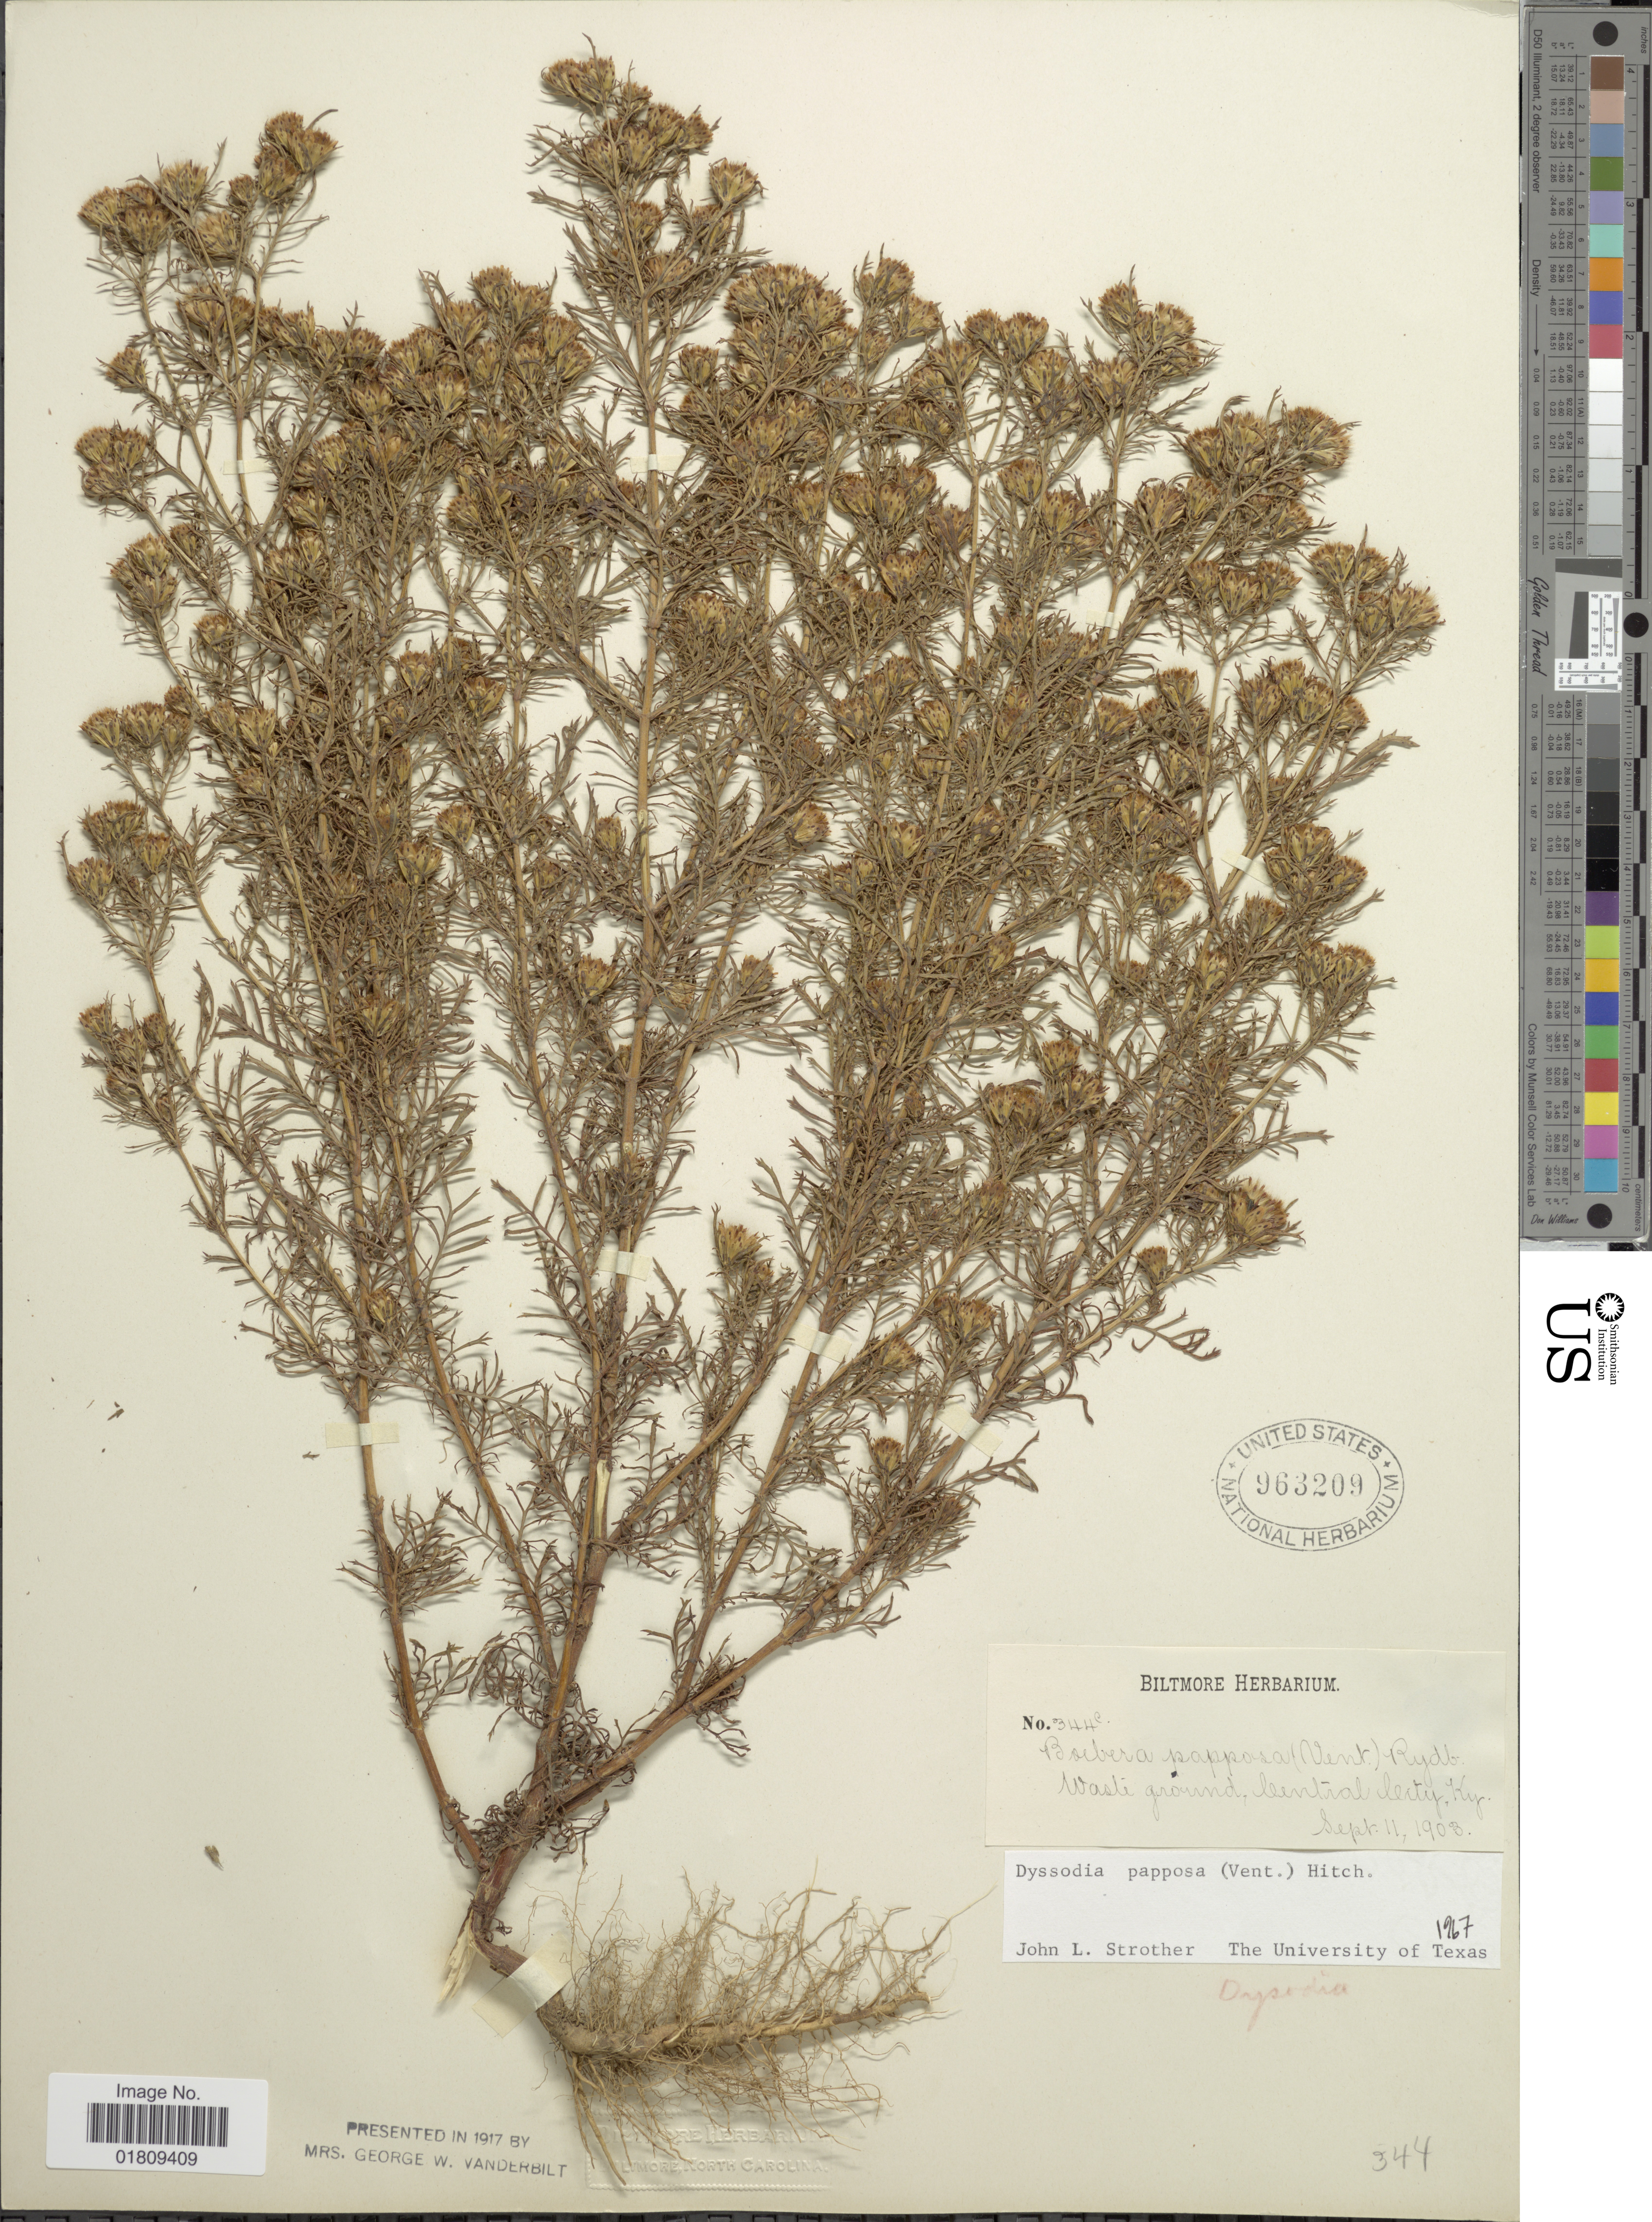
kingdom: Plantae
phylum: Tracheophyta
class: Magnoliopsida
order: Asterales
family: Asteraceae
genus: Dyssodia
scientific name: Dyssodia papposa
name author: (Vent.) Hitchc.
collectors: ex herb. Biltmore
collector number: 344c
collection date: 1903-09-11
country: United States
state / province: Kentucky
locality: Waste ground, Central City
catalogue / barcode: US 963209